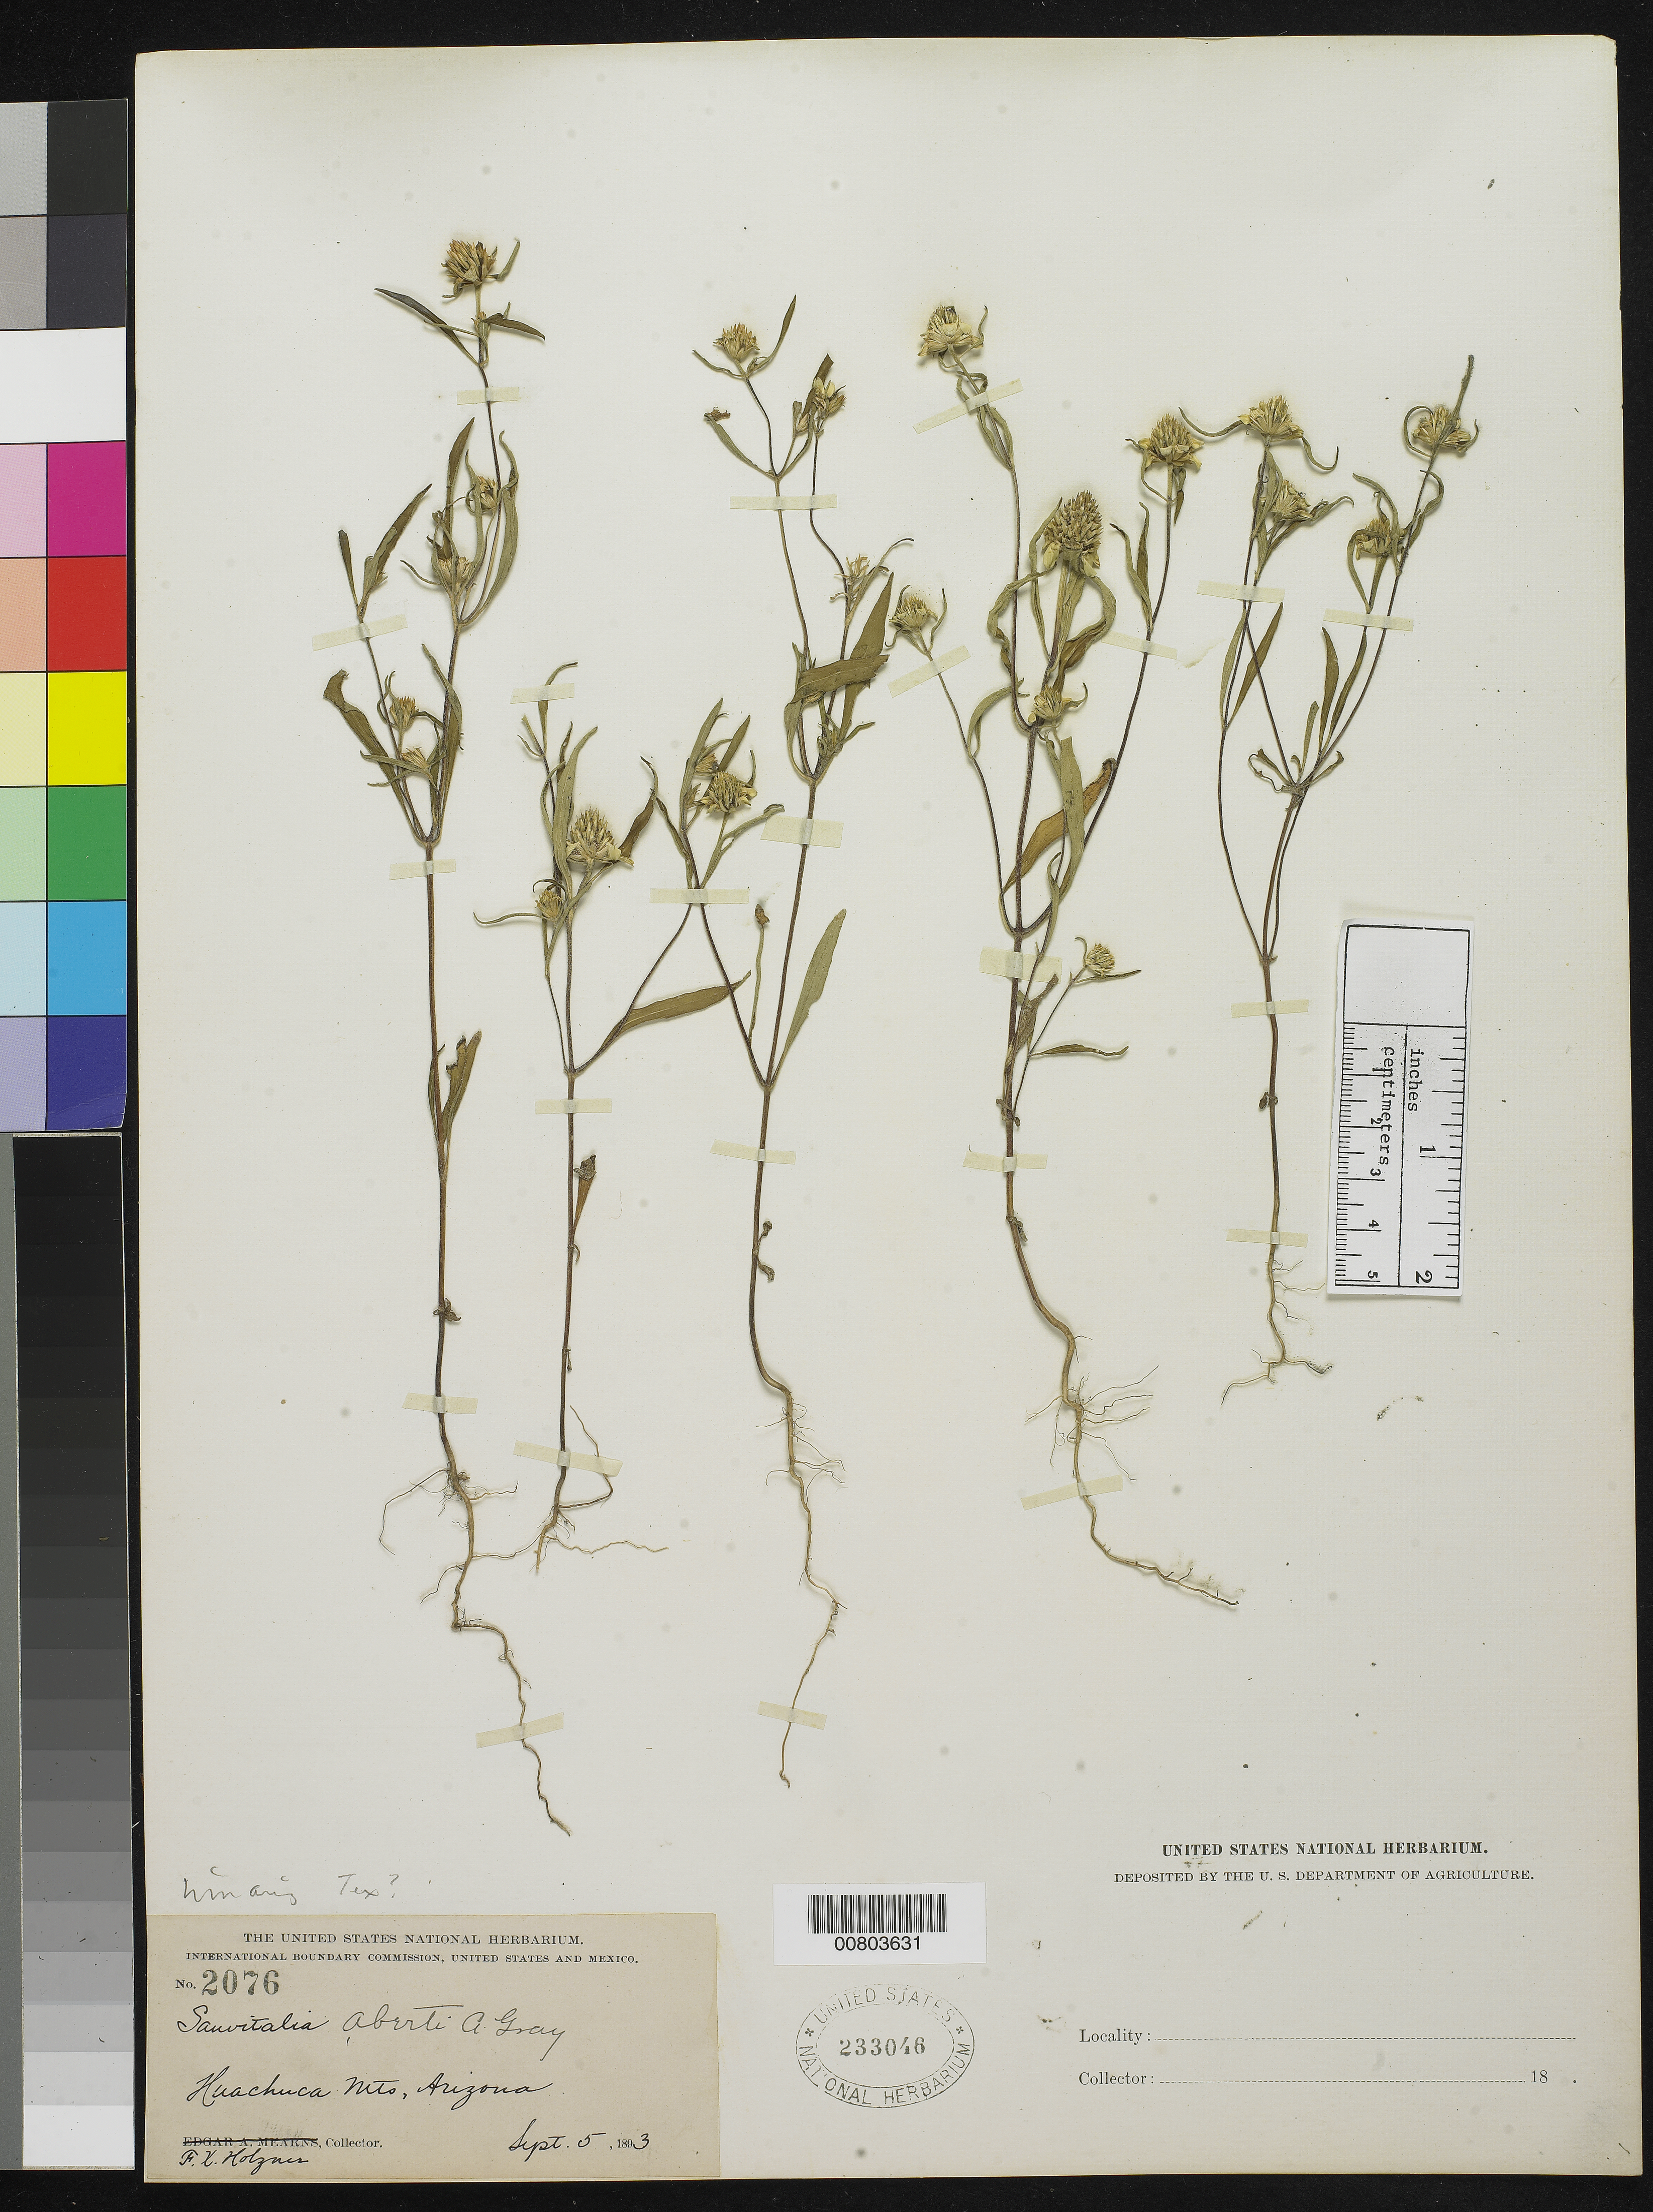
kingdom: Plantae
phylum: Tracheophyta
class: Magnoliopsida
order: Asterales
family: Asteraceae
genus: Sanvitalia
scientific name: Sanvitalia aberti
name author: A. Gray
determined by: Skibicki, Samuel V.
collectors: F. X. Holzner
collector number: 2076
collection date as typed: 05 Sep 1893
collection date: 1893-09-05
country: United States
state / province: Arizona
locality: Huachuca Mts.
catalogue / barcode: US 233046